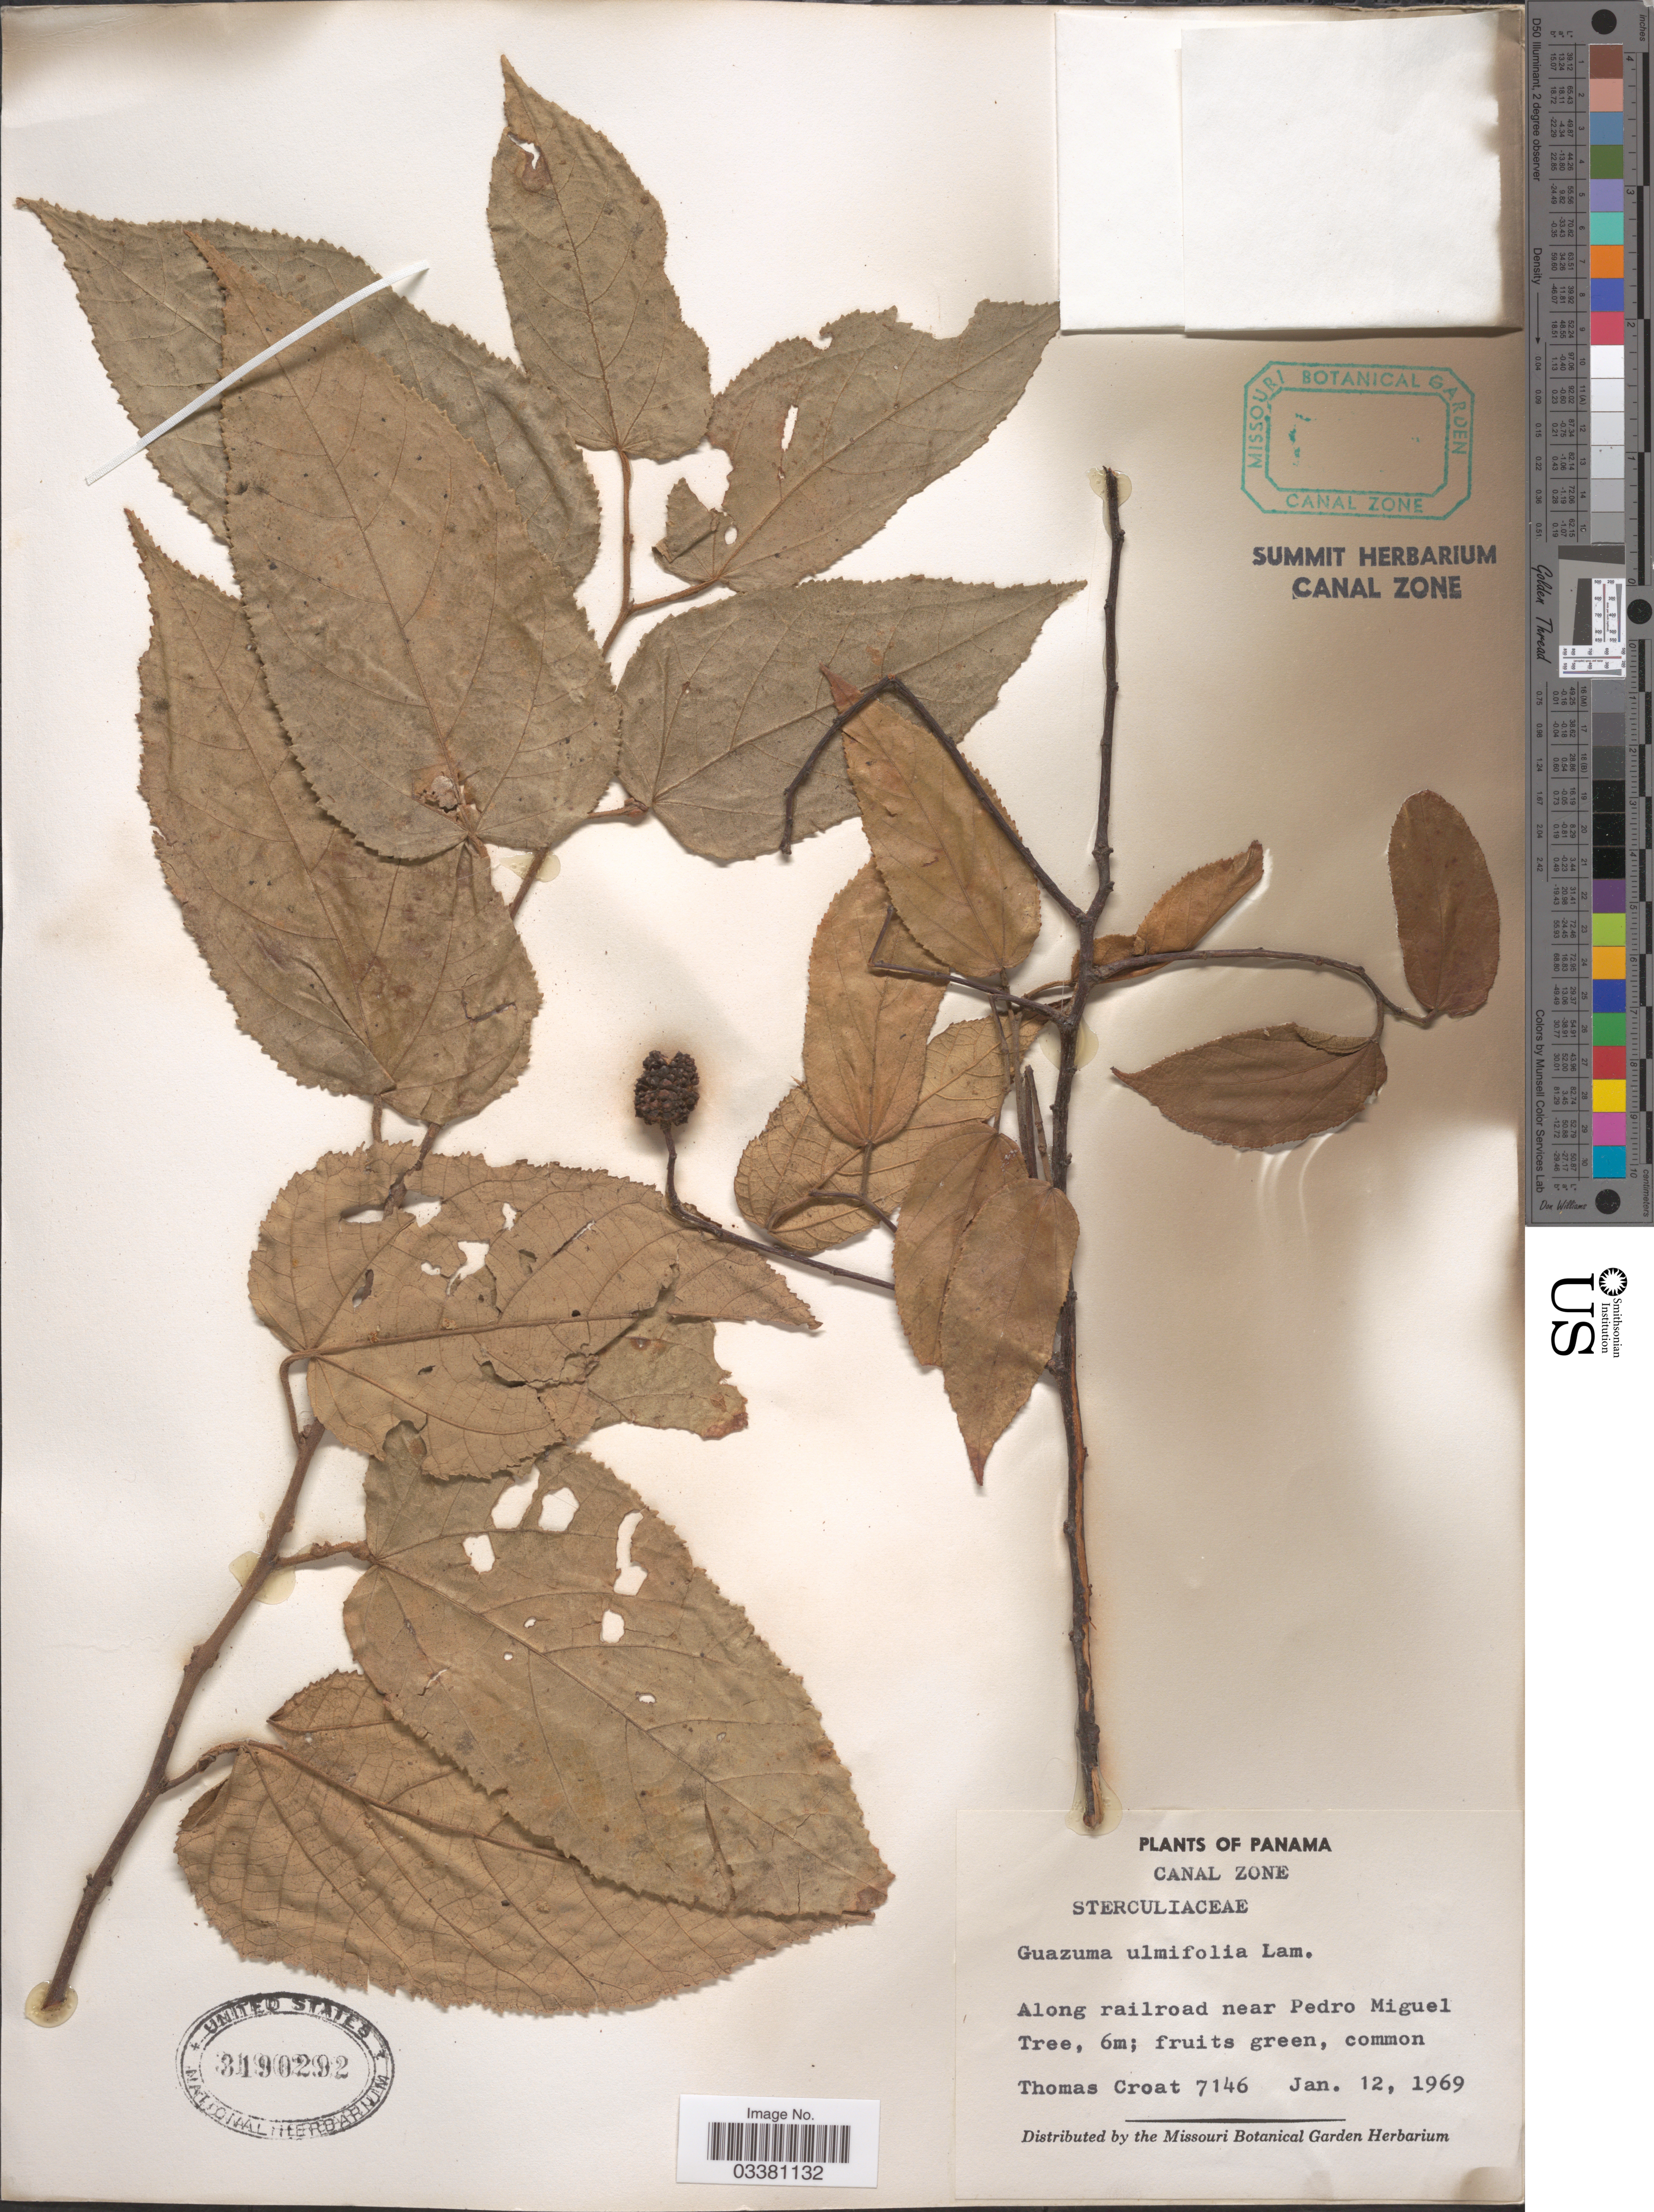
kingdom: Plantae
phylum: Tracheophyta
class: Magnoliopsida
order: Malvales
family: Malvaceae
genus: Guazuma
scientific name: Guazuma ulmifolia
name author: Lam.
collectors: T. B. Croat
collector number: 7146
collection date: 1969-01-12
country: Panama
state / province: Colón / Panamá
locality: Canal Zone. Along railroad near Pedro Miguel.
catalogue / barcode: US 3190292